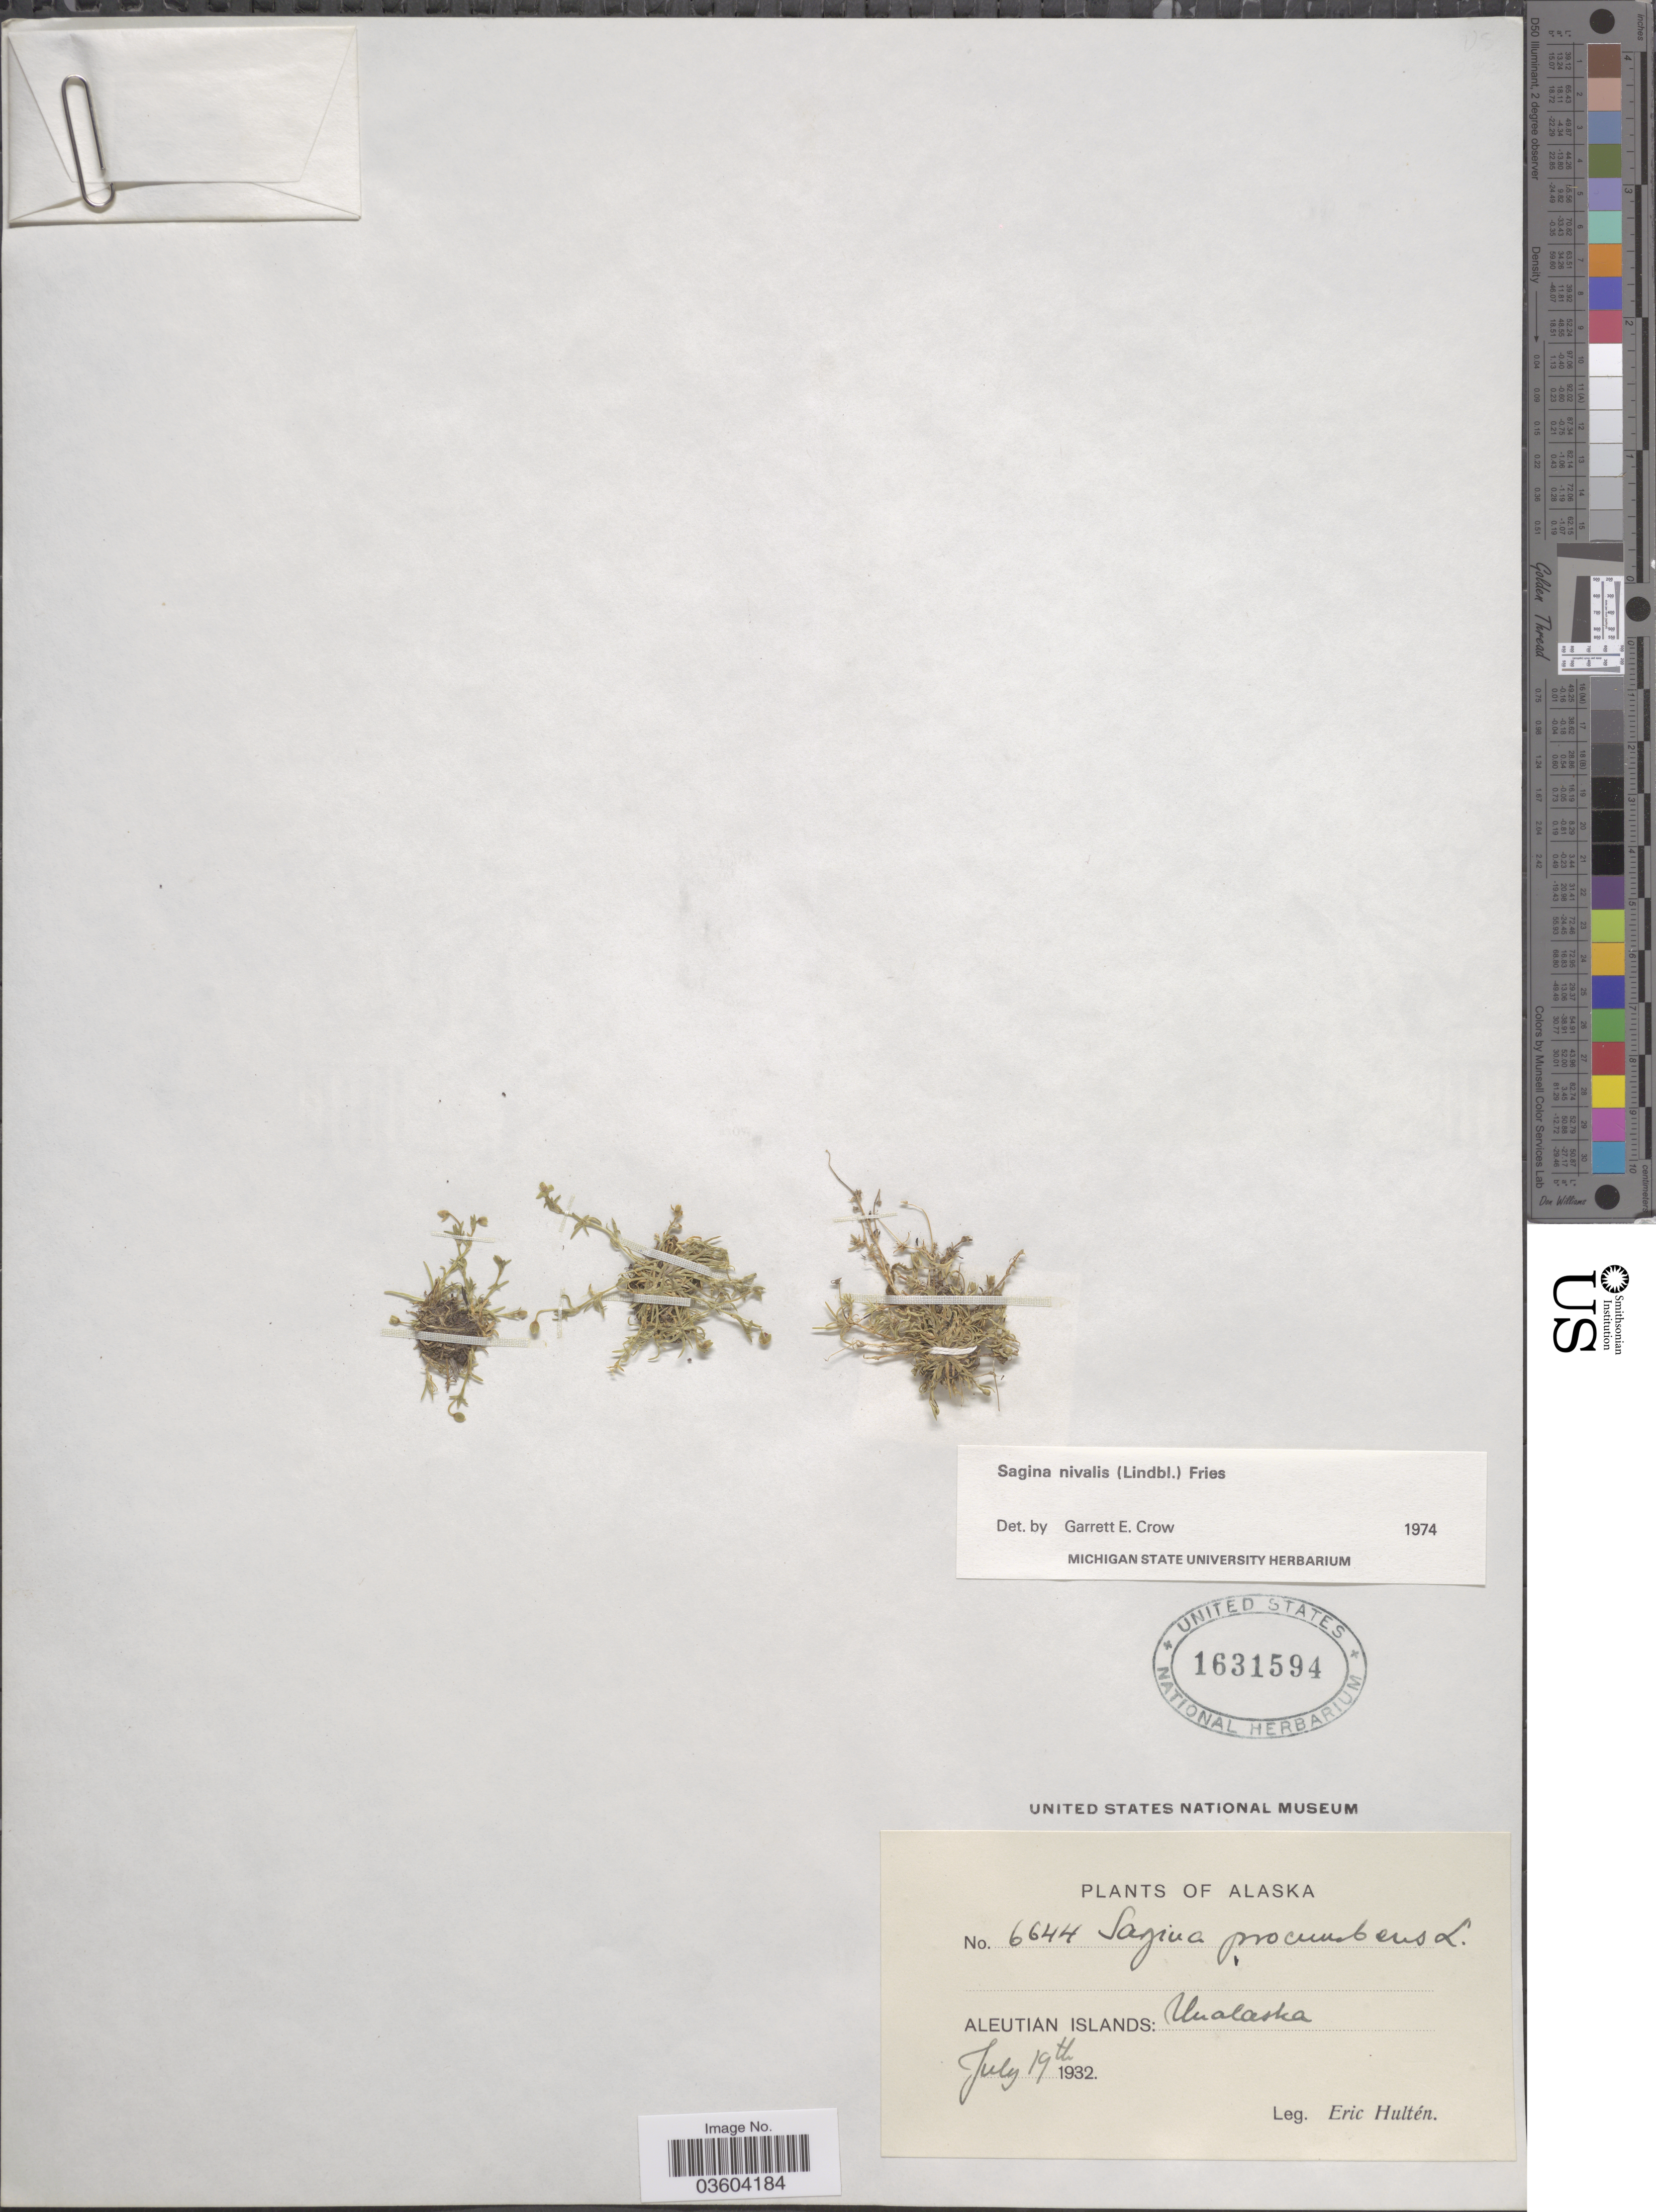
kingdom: Plantae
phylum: Tracheophyta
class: Magnoliopsida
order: Caryophyllales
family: Caryophyllaceae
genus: Sagina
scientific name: Sagina nivalis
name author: (Lindblom) Fr.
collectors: E. G. Hultén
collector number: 6644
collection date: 1932-07-19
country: United States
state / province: Alaska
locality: Aleutian Islands: Unalaska.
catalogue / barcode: US 1631594